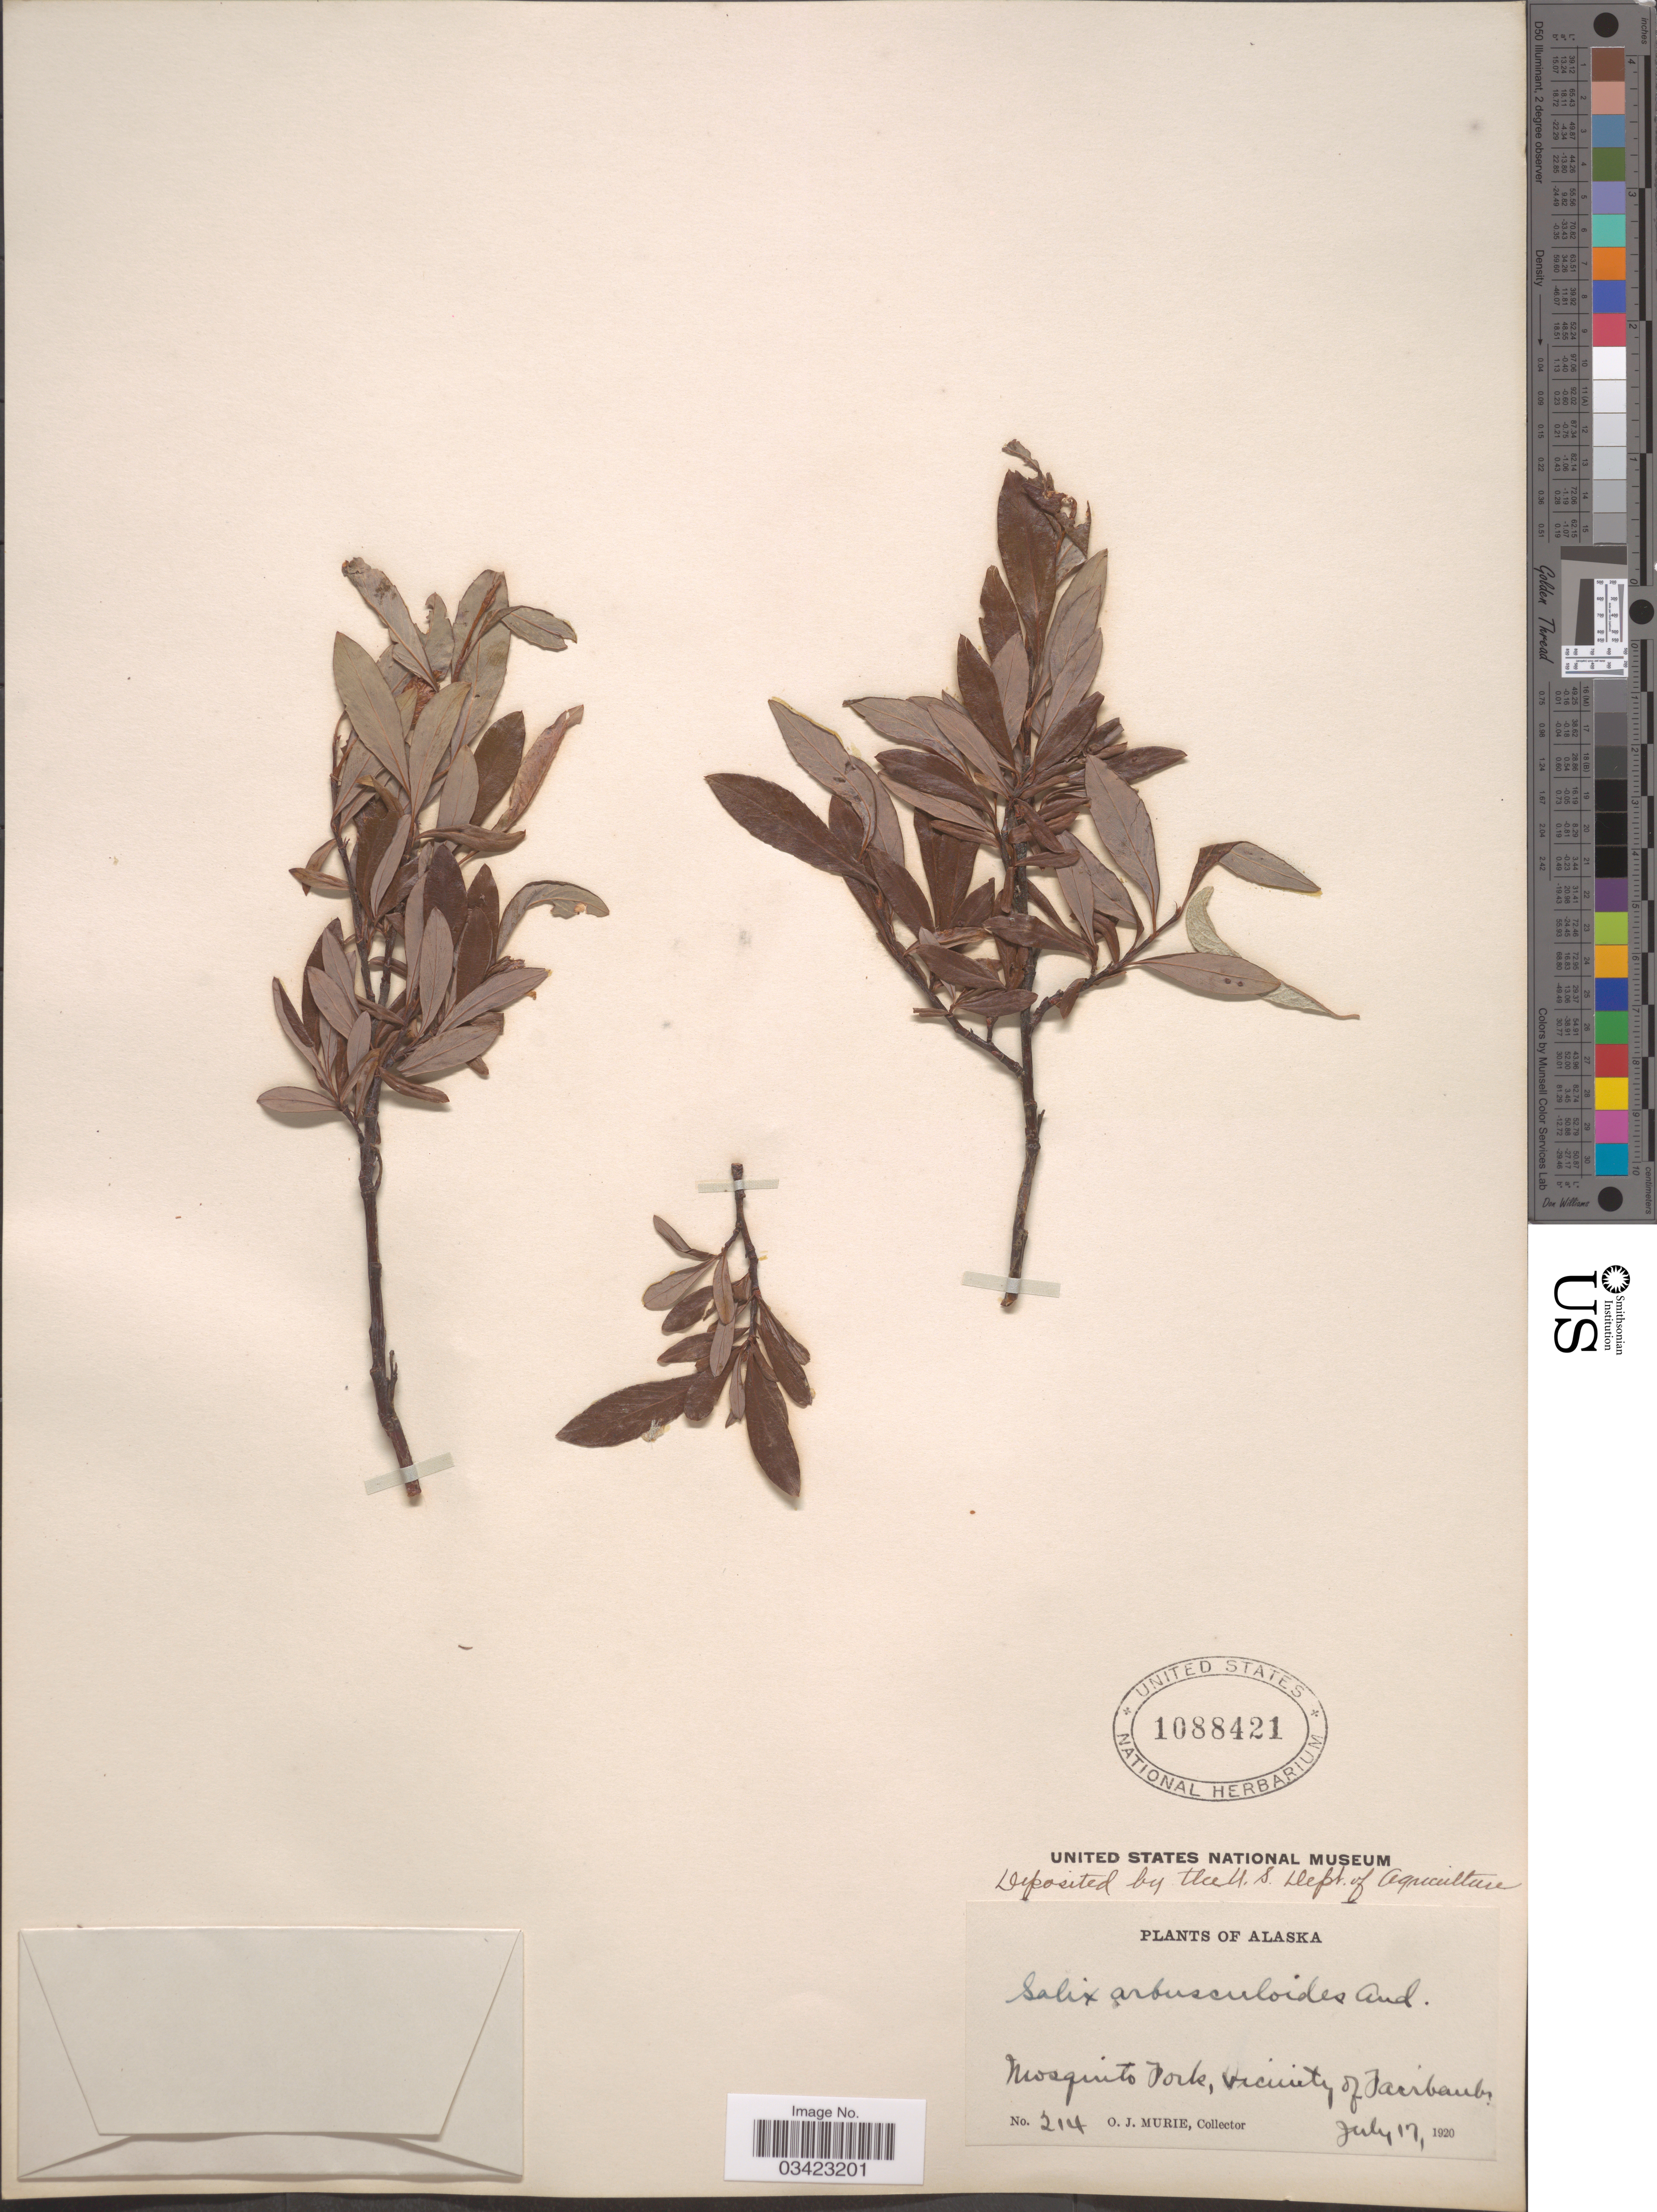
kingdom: Plantae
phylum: Tracheophyta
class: Magnoliopsida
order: Malpighiales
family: Salicaceae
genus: Salix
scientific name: Salix arbusculoides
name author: Andersson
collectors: O. Murie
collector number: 214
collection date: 1920-07-17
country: United States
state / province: Alaska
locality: Mosquito Fork, Vicinity of Fairbanks.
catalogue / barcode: US 1088421